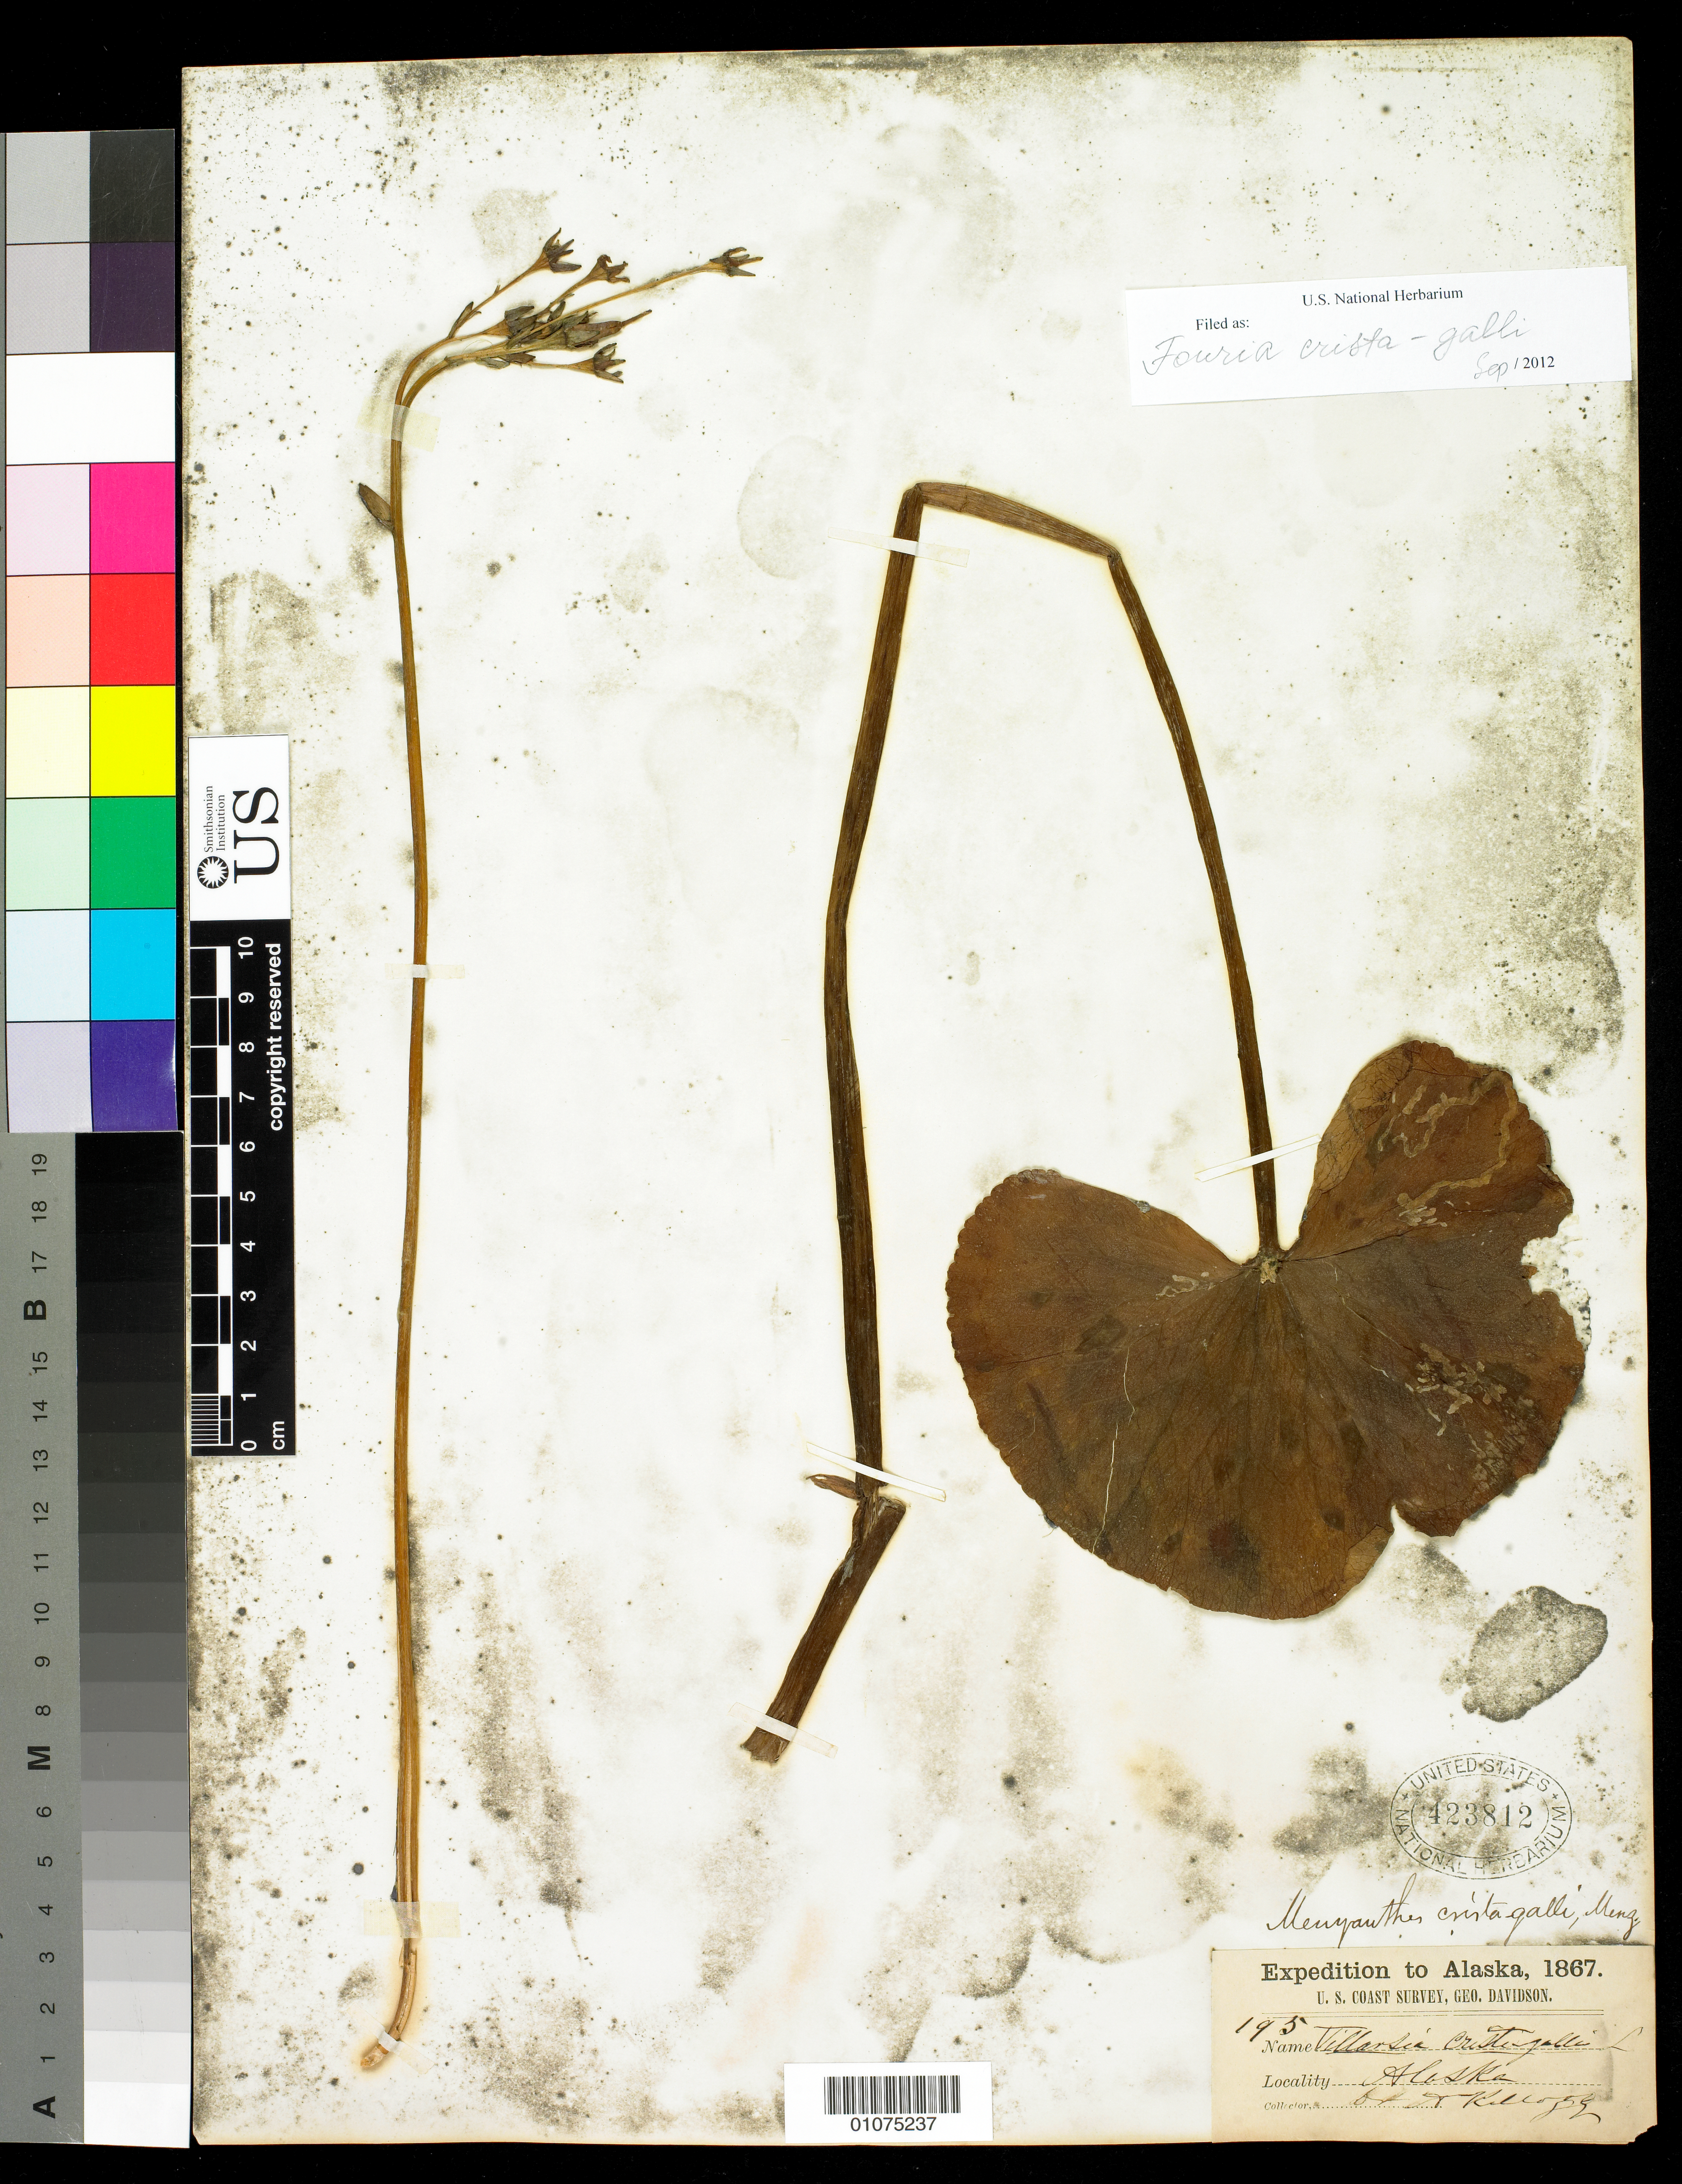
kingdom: Plantae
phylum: Tracheophyta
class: Magnoliopsida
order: Asterales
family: Menyanthaceae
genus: Fauria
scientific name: Fauria crista-galli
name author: (Menzies ex Hook.) Makino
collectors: A. Kellogg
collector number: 195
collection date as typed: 1867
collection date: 1867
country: United States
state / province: Alaska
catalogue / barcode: US 423812